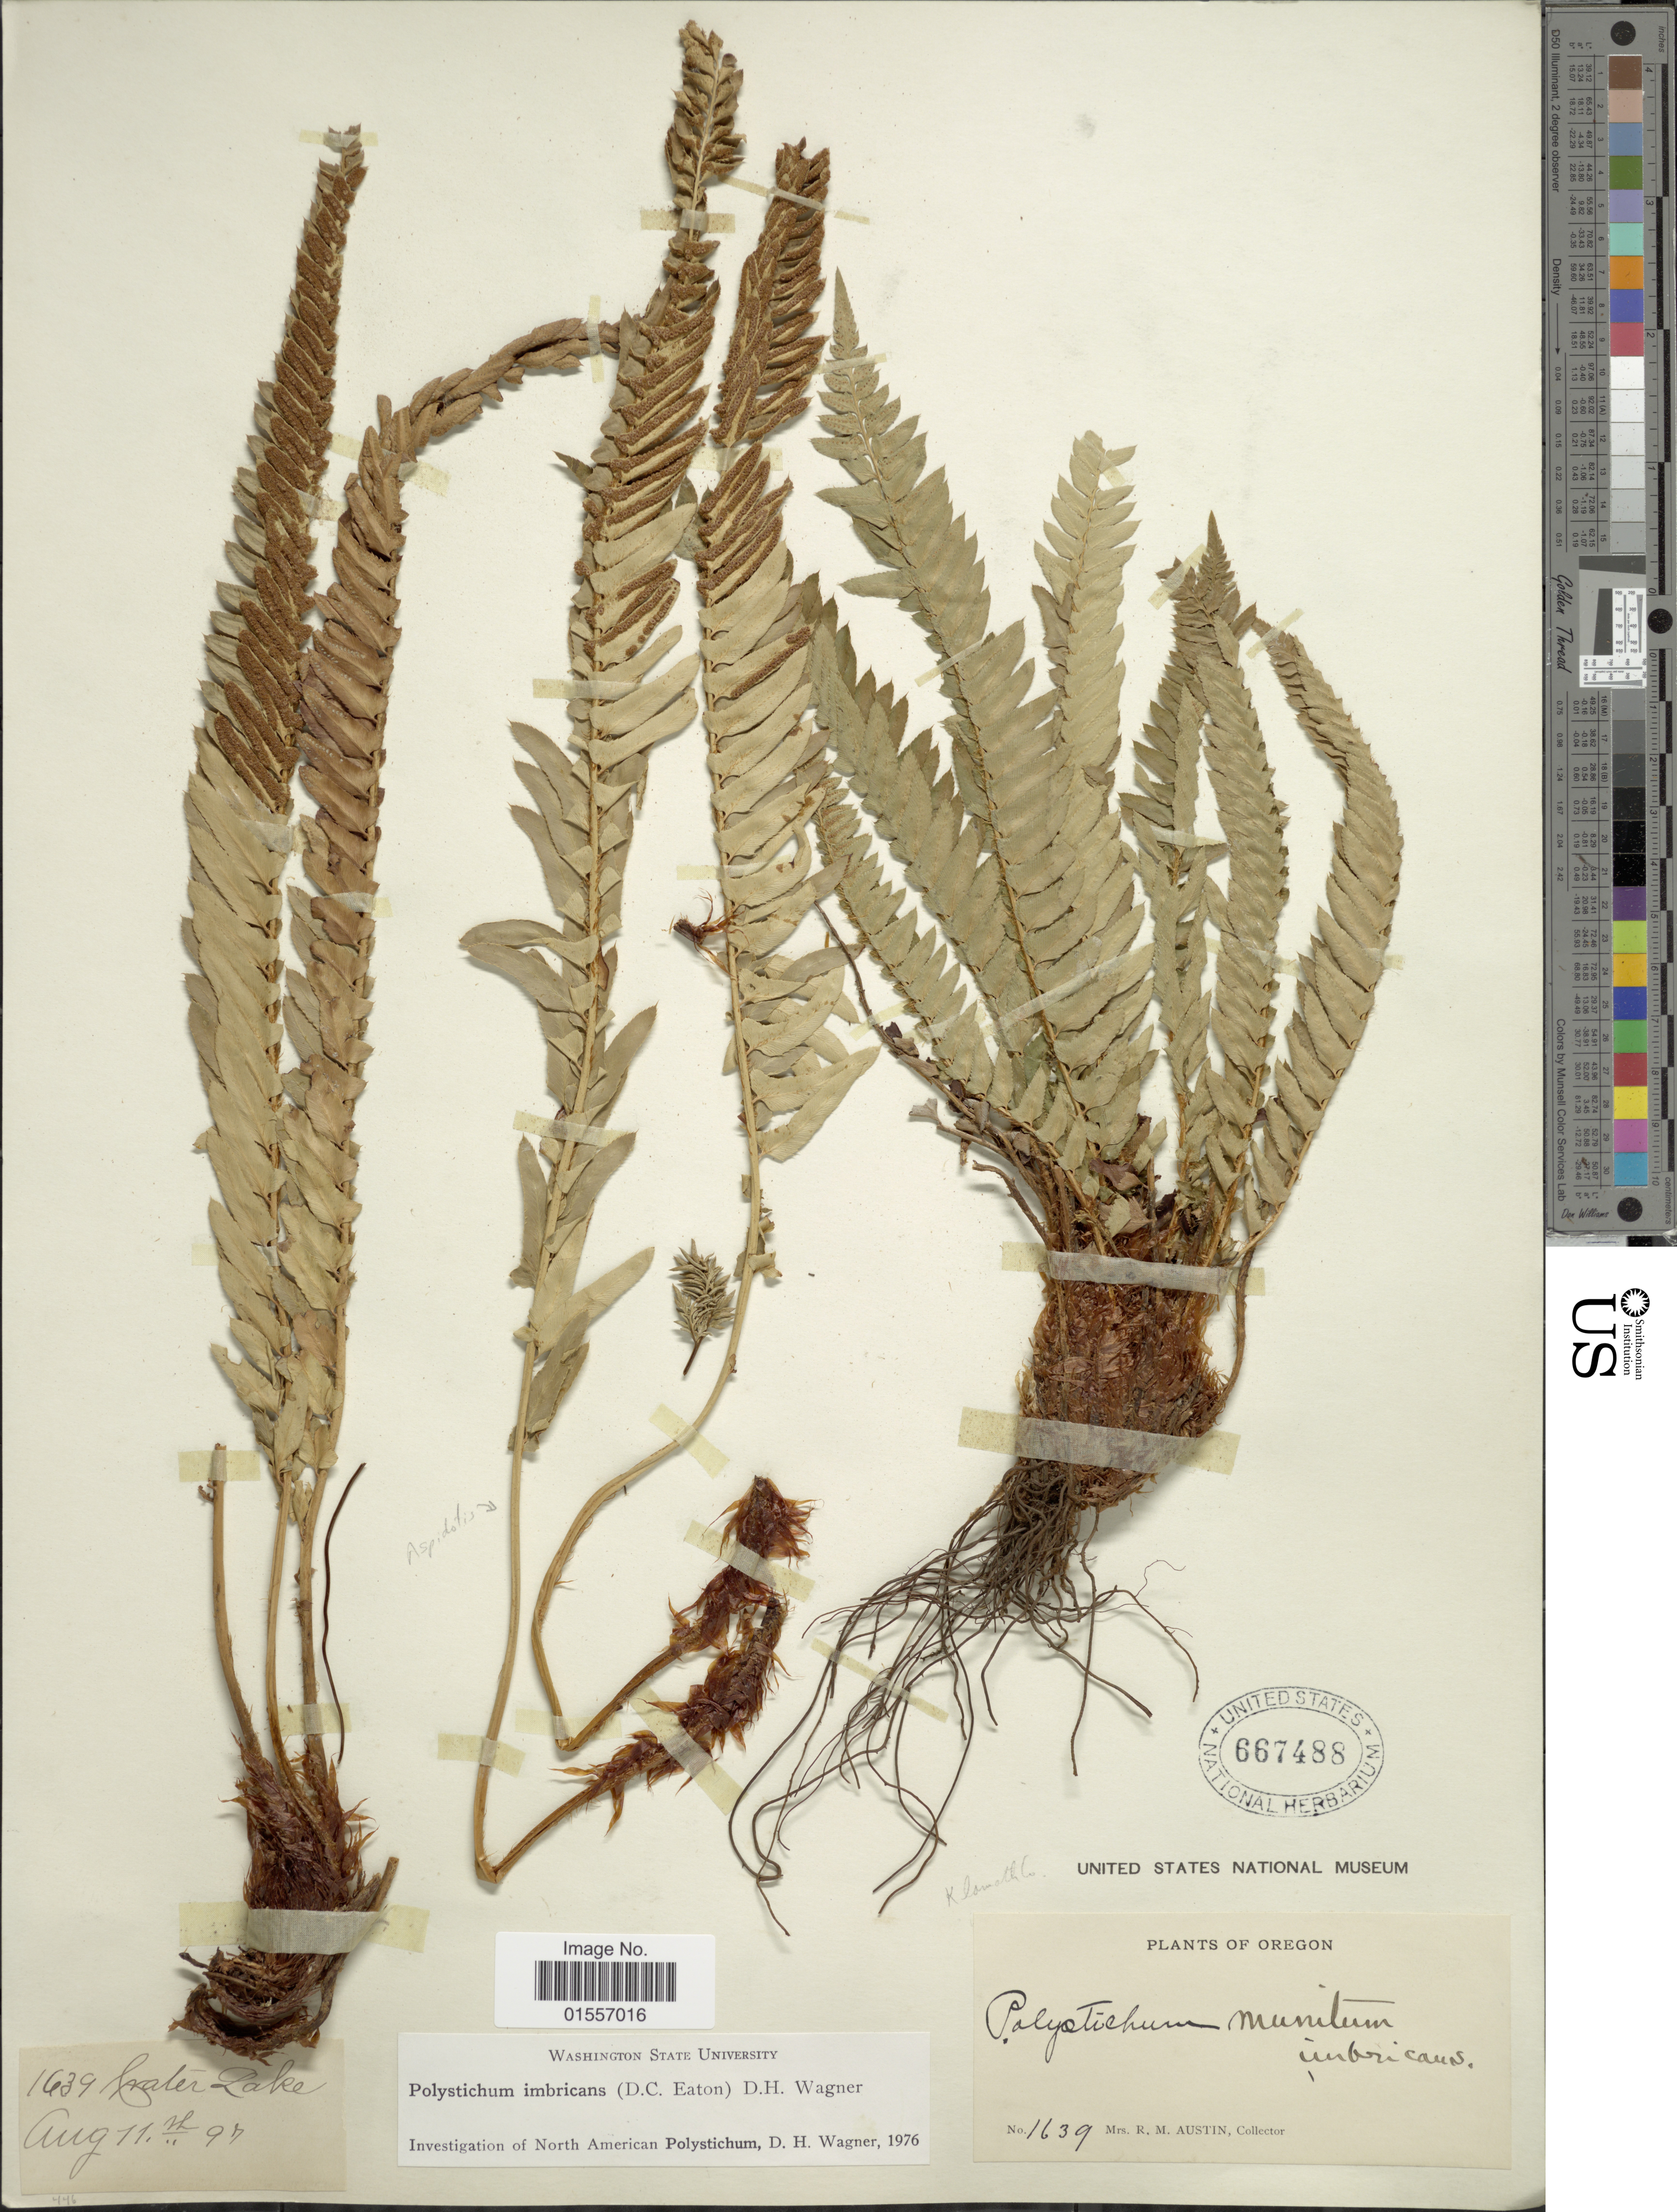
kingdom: Plantae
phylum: Tracheophyta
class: Polypodiopsida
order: Polypodiales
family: Dryopteridaceae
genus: Polystichum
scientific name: Polystichum imbricans subsp. imbricans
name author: (D.C. Eaton) D.H. Wagner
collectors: R. Austin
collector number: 1639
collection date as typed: Transcribed d/m/y: 11/8/97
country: United States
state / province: Oregon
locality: Oregon, Crater Lake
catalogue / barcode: US 667488